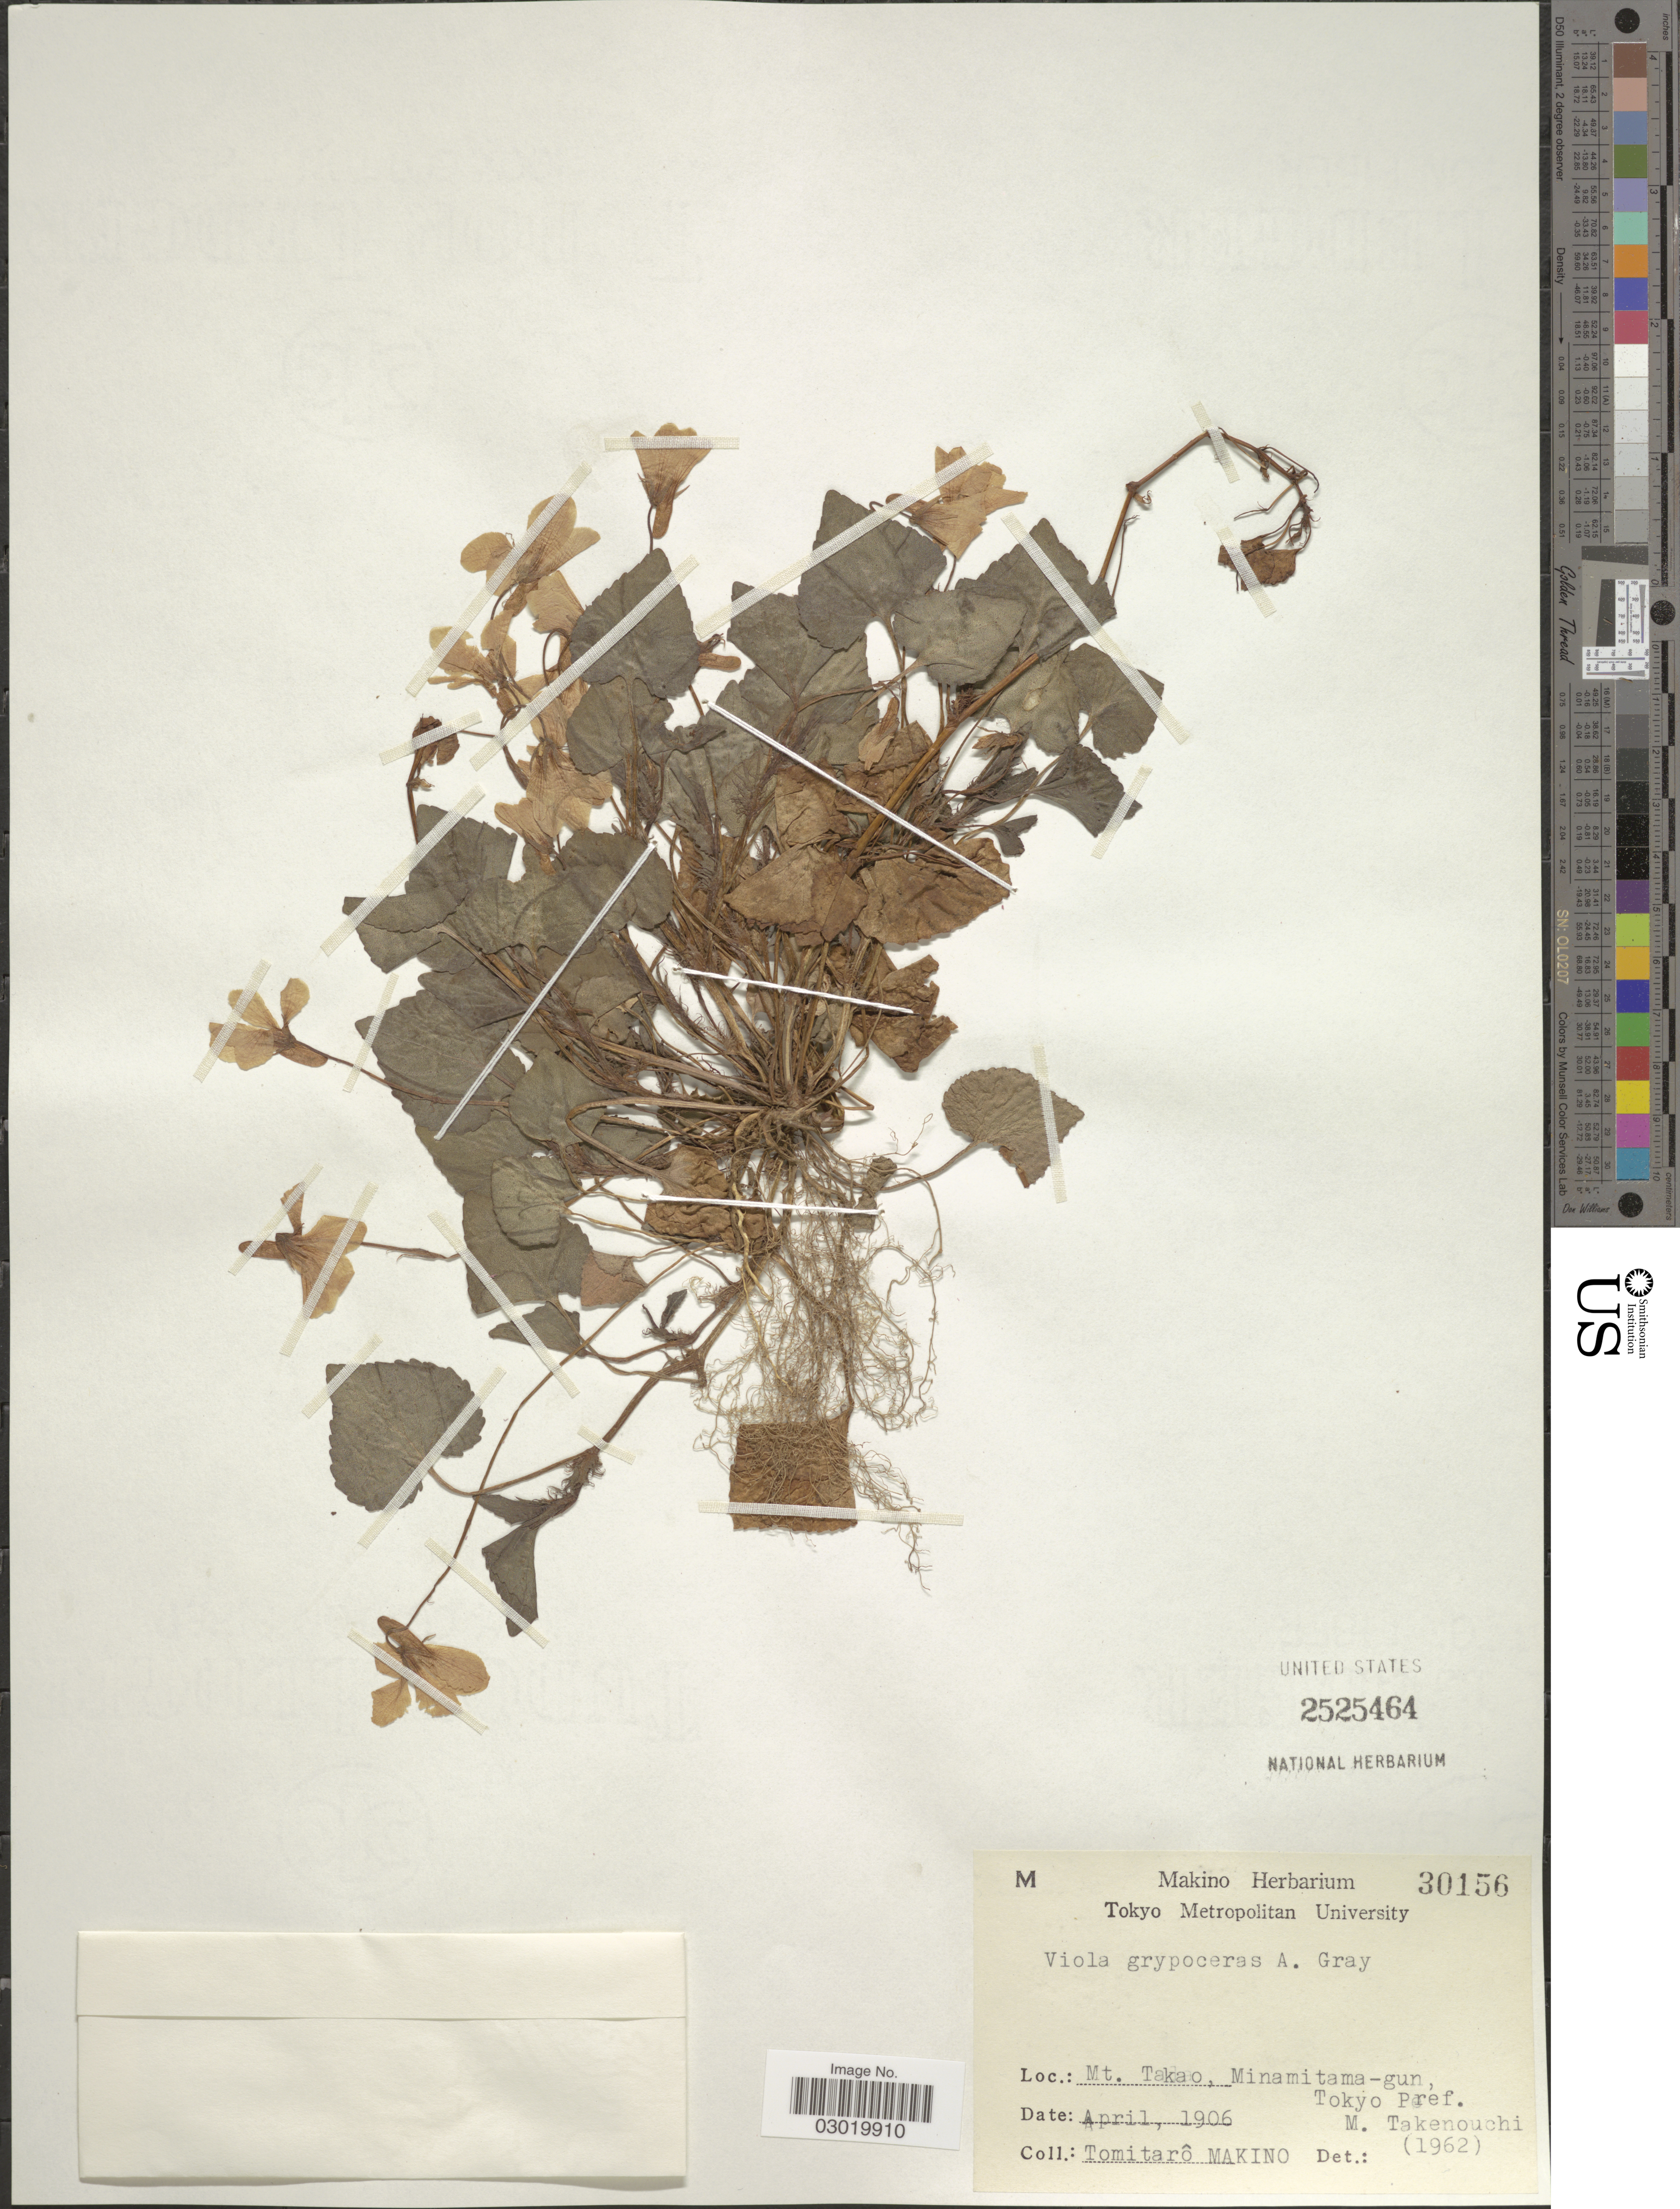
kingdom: Plantae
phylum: Tracheophyta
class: Magnoliopsida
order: Malpighiales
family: Violaceae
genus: Viola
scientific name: Viola grypoceras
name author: A. Gray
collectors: T. Makino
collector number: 30156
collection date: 1906-04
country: Japan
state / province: Tokyo, Federal City of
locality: Mt. Takao, Minamitama-gun, Tokyo Pref.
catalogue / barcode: US 2525464